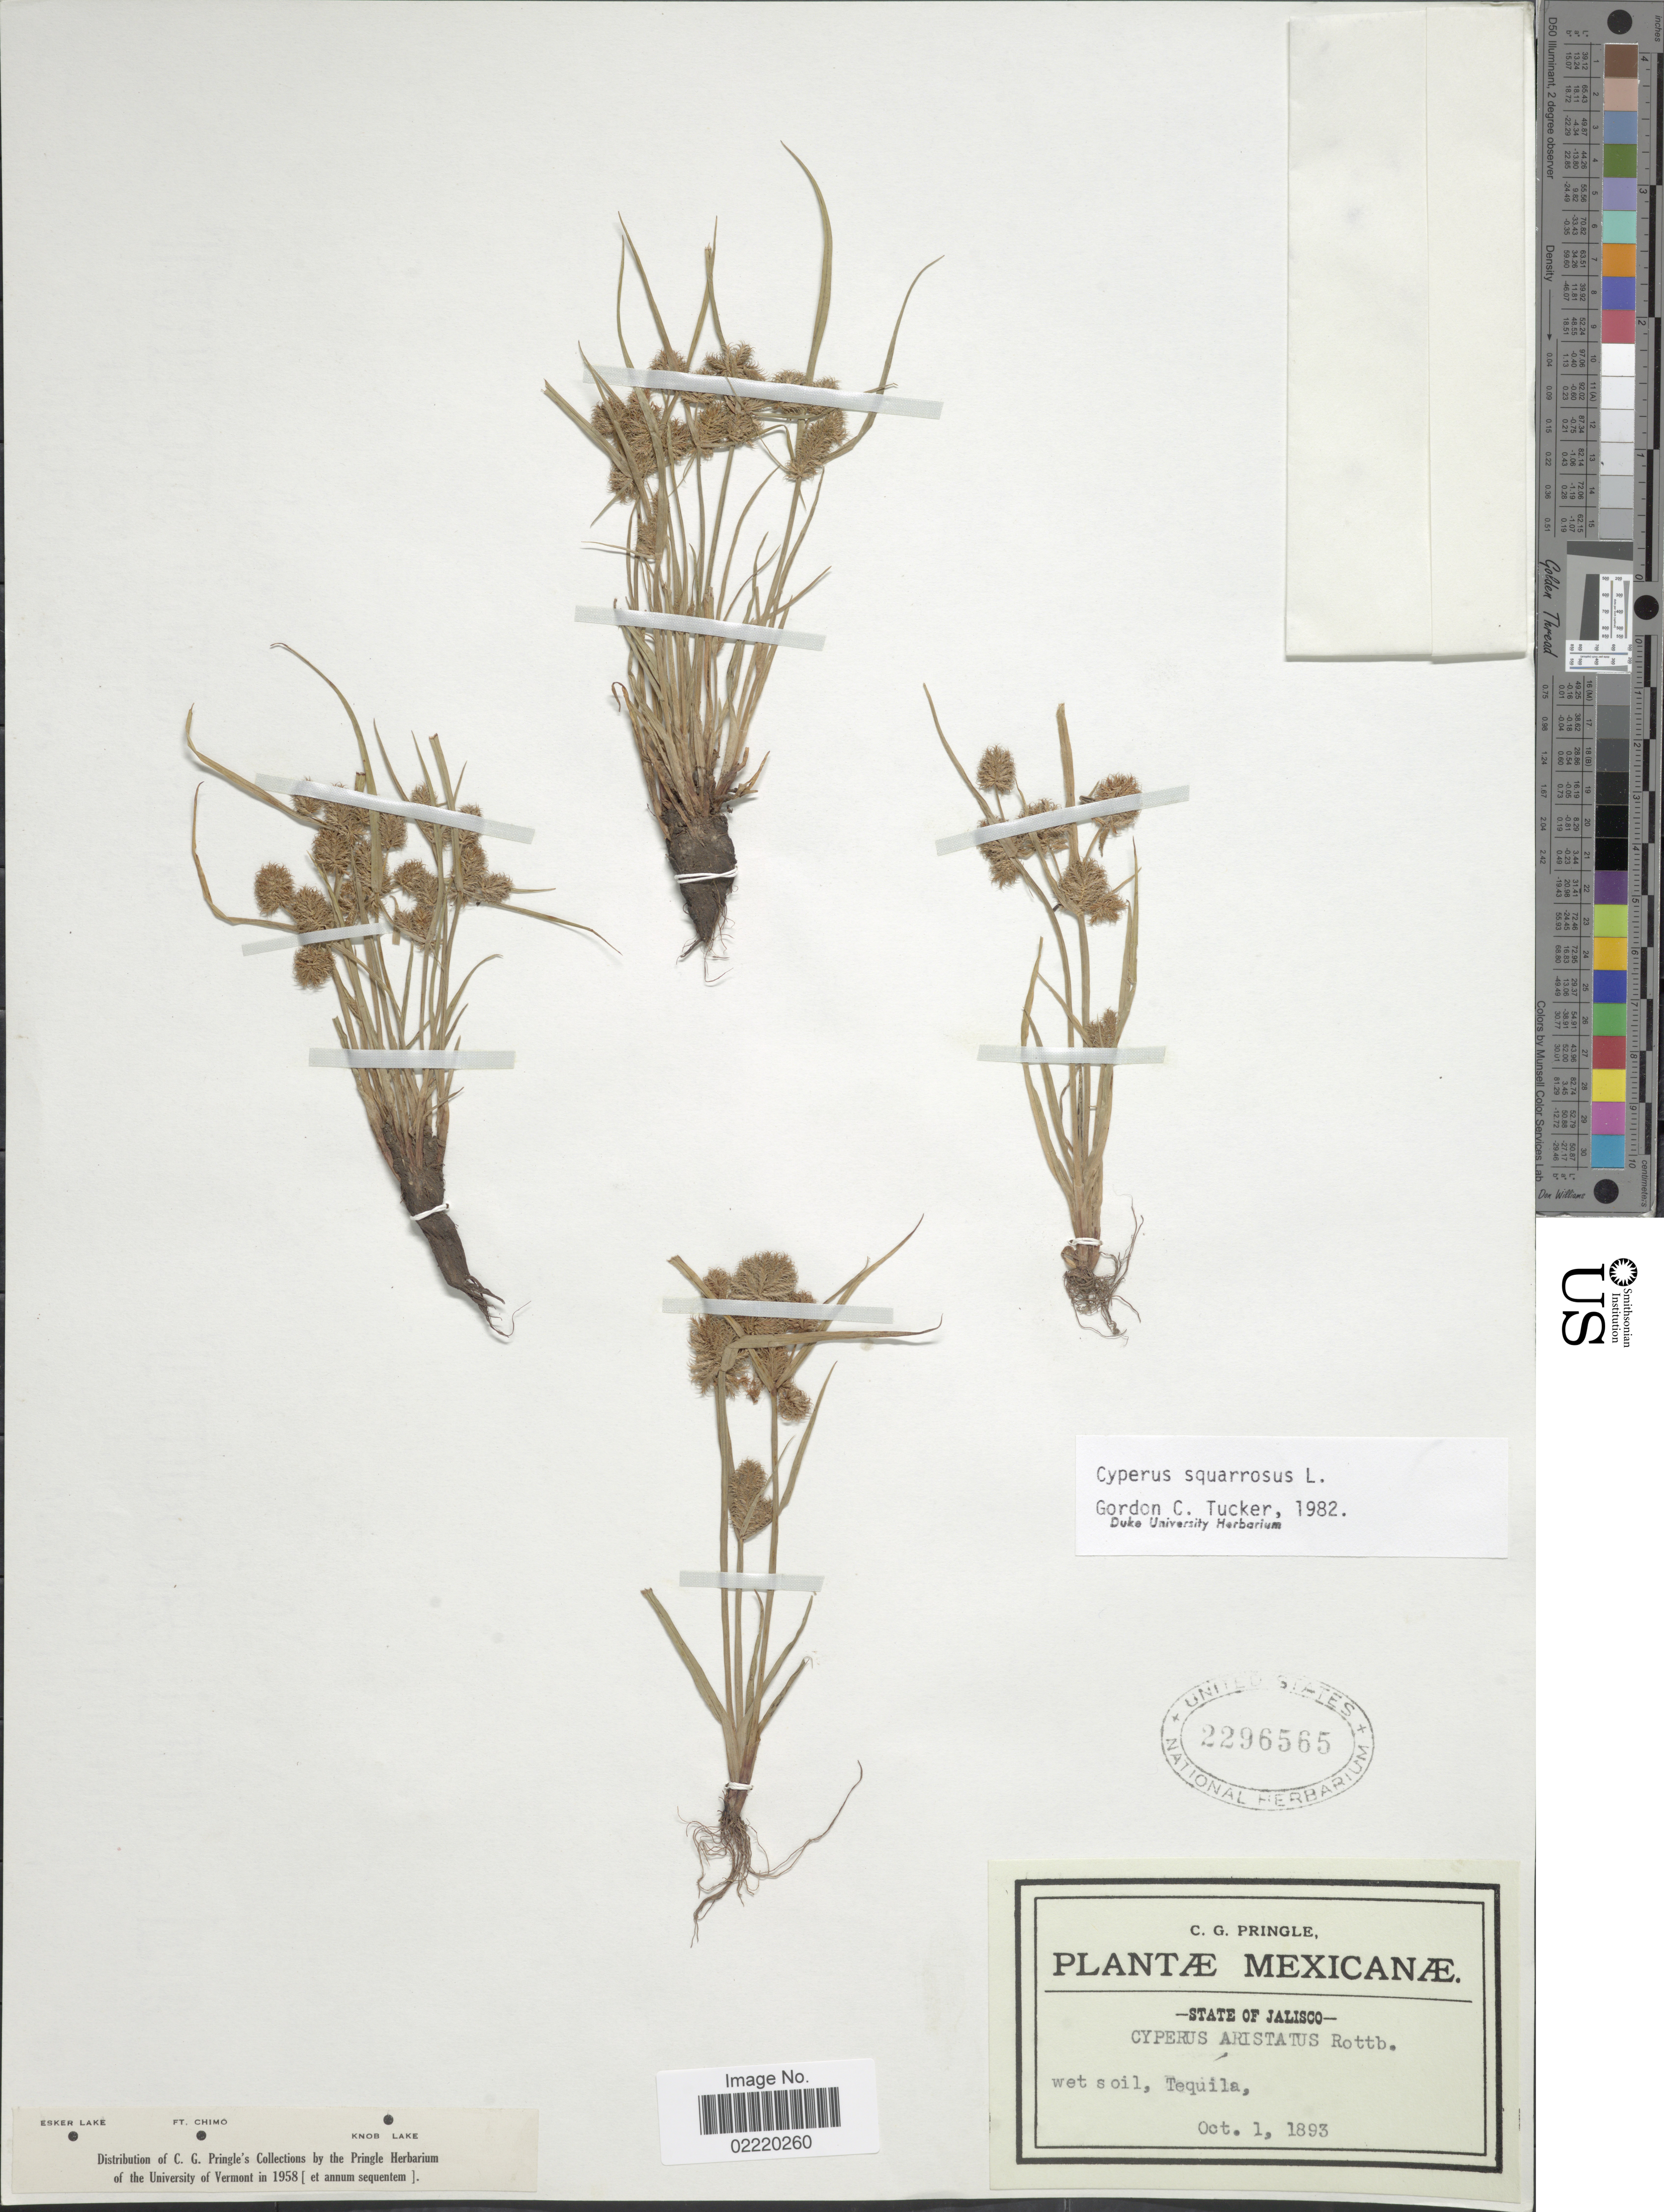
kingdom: Plantae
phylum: Tracheophyta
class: Liliopsida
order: Poales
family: Cyperaceae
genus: Cyperus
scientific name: Cyperus squarrosus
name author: L.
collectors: C. G. Pringle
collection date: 1893-10-01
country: Mexico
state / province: Jalisco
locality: Wet soil, Tequila.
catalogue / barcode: US 2296565